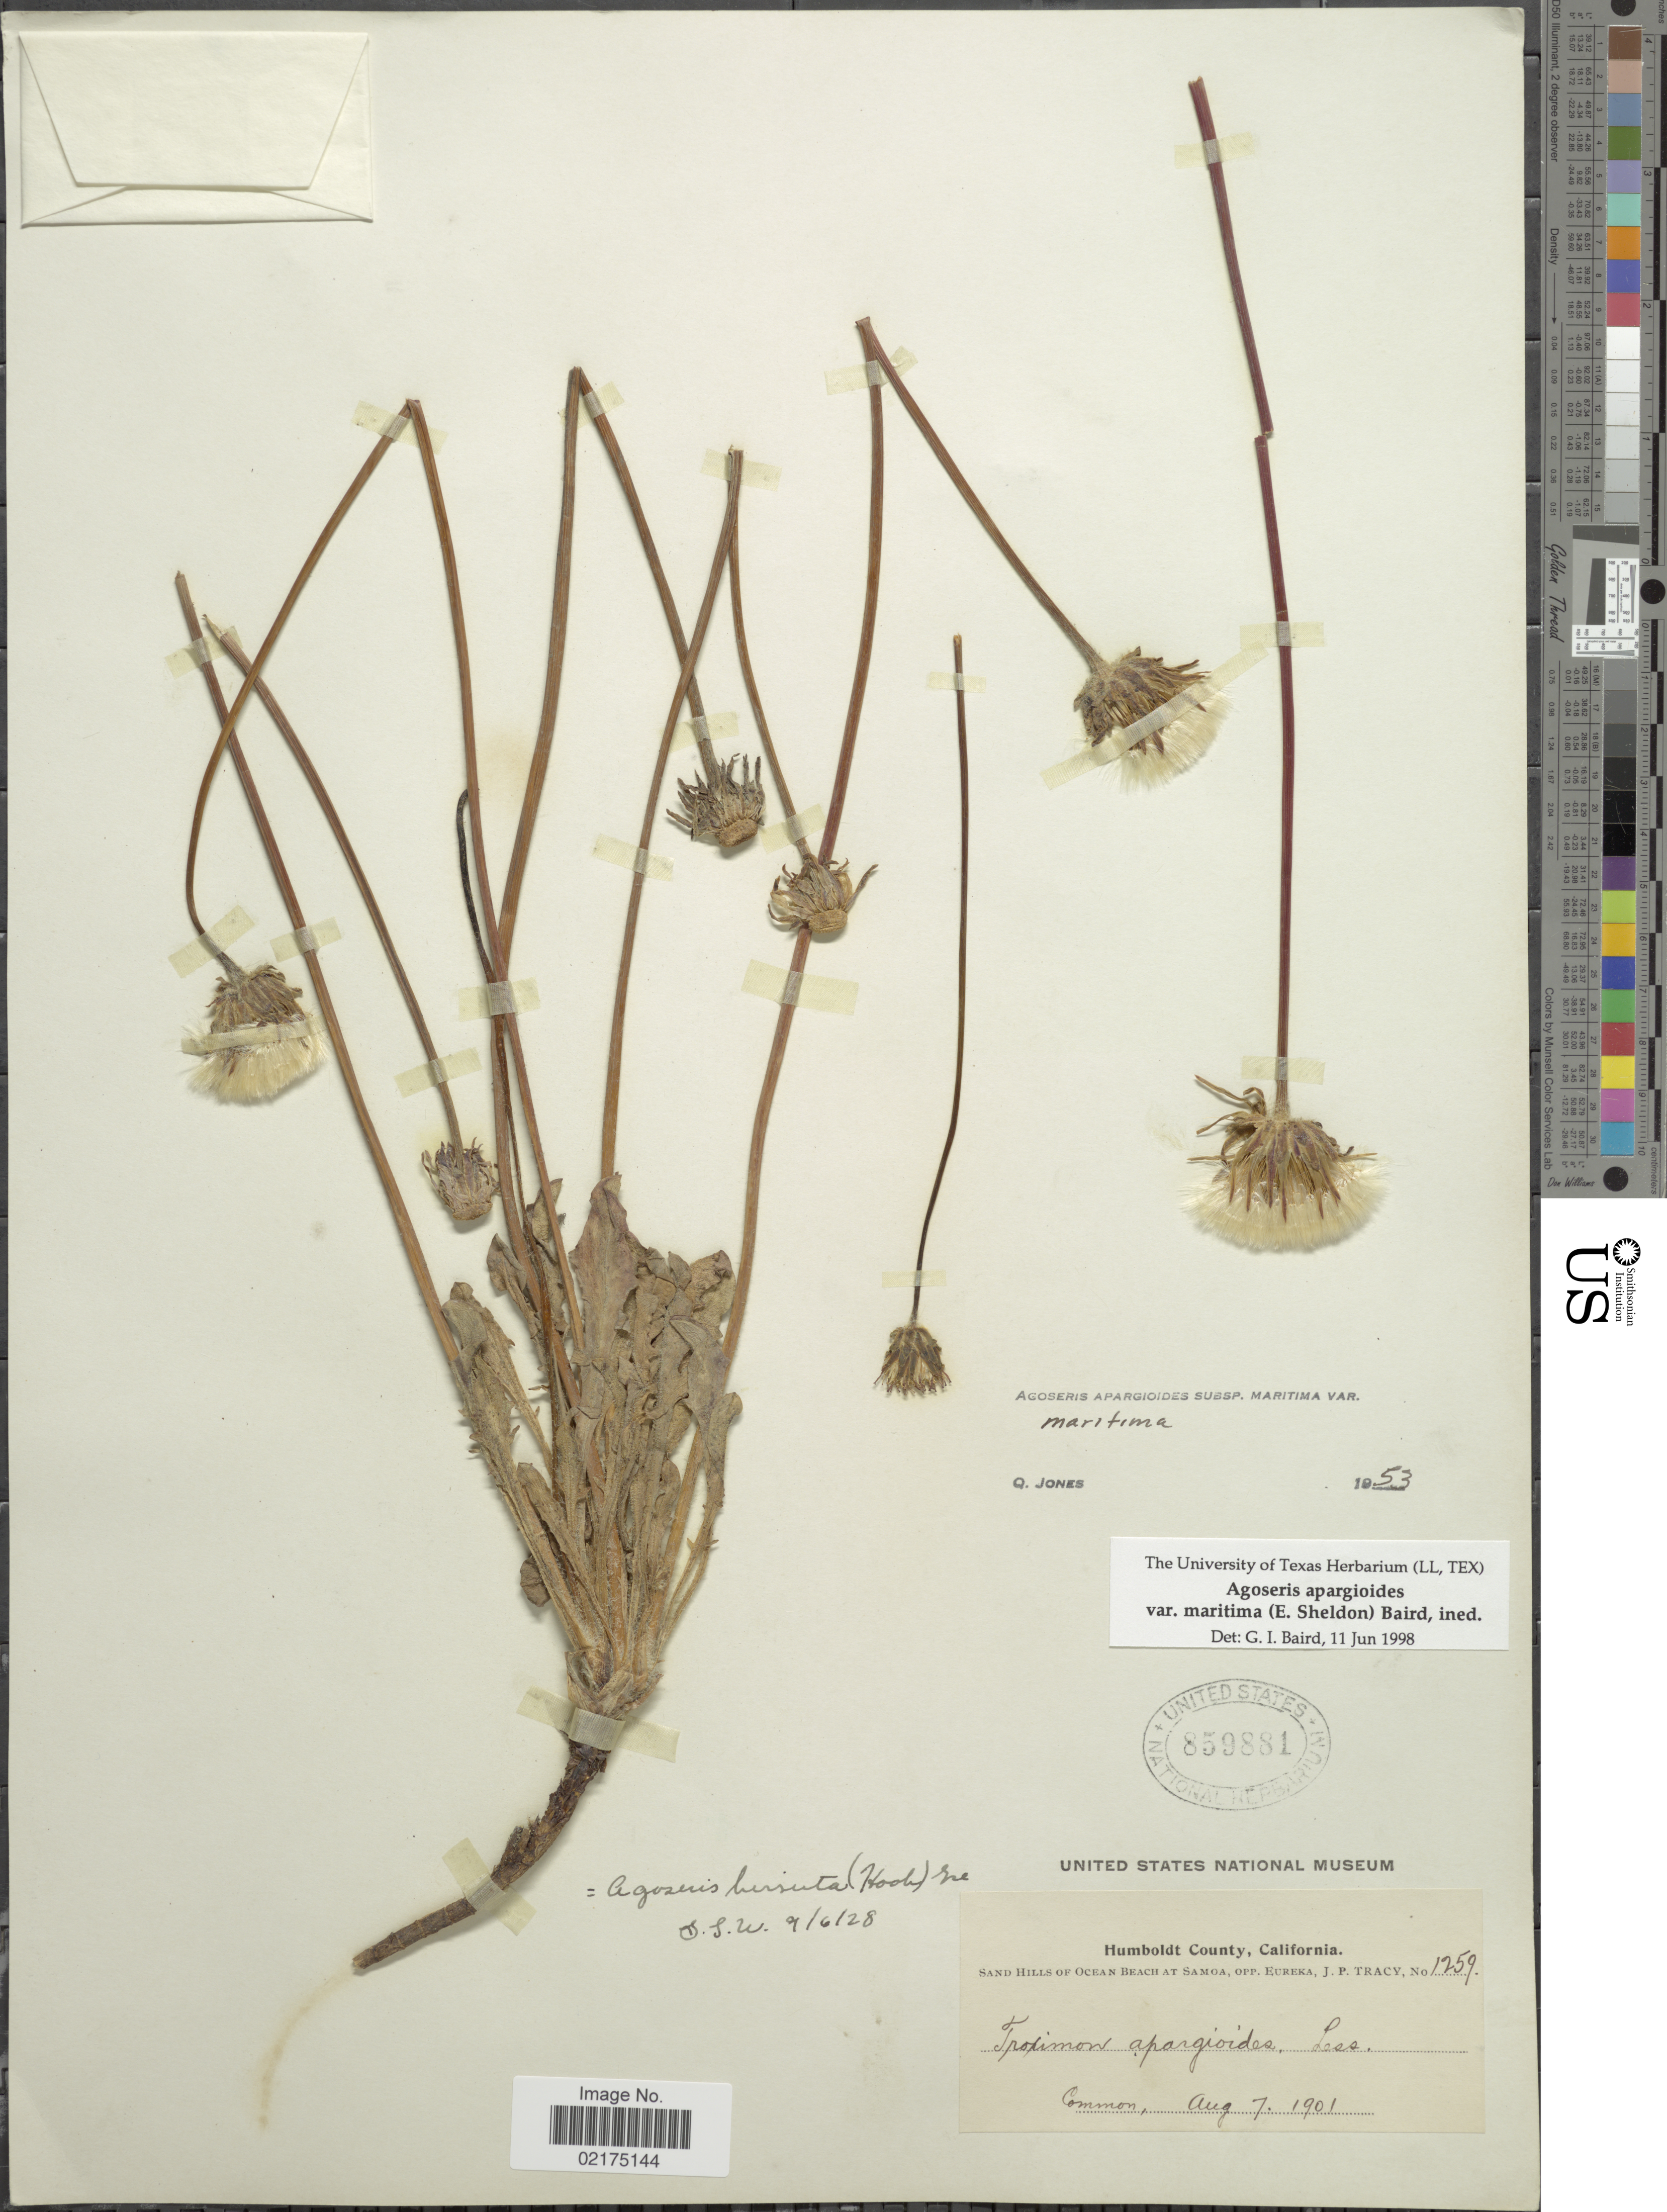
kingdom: Plantae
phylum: Tracheophyta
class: Magnoliopsida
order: Asterales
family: Asteraceae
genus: Agoseris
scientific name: Agoseris apargioides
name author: (Less.) Greene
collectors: J. Tracy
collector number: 1259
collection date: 1901-08-07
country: United States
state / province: California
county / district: Humboldt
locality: Humboldt County, Sand Hills of Ocean Beach at Samoa, opp. Eureka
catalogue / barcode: US 859881